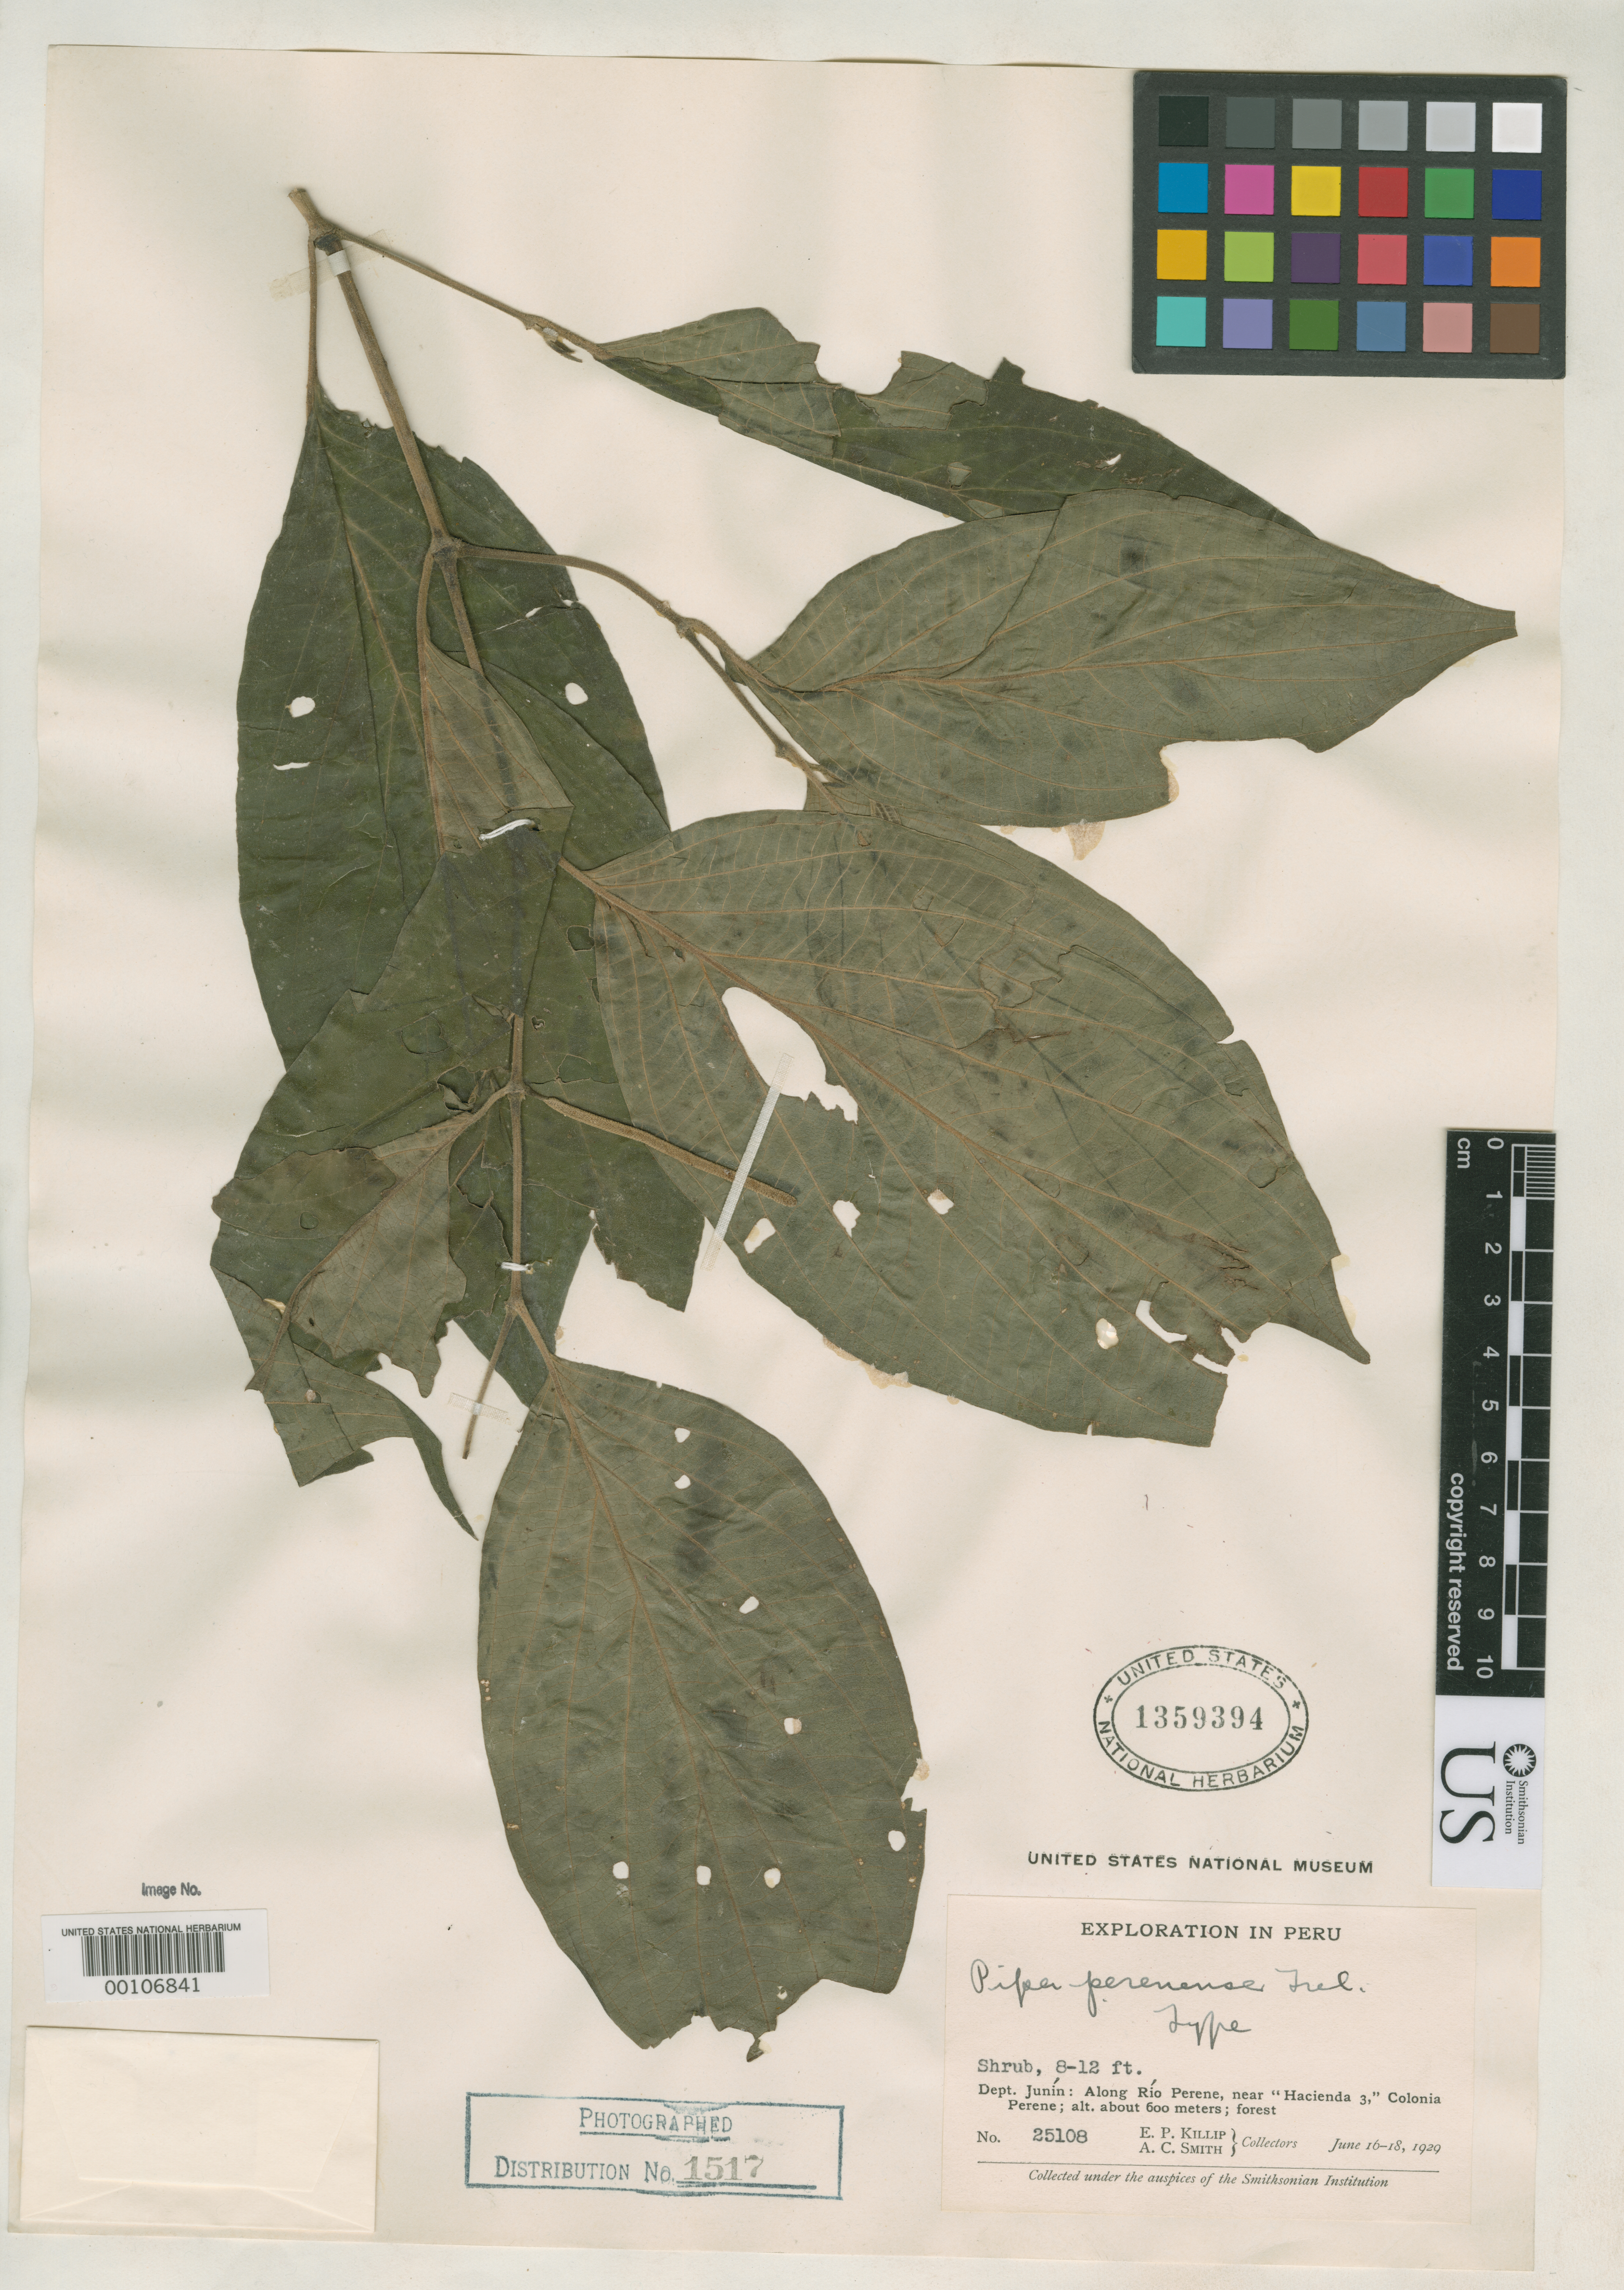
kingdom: Plantae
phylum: Tracheophyta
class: Magnoliopsida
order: Piperales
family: Piperaceae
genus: Piper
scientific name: Piper perenense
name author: Trel. in J.F. Macbr.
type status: Holotype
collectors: E. P. Killip & A. C. Smith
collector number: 25108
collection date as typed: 16 Jun 1929 to 18 Jun 1929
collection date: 1929-06-16/1929-06-18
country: Peru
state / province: Junín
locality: Rio Perene, Colonia Perene.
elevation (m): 600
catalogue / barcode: US 1359394